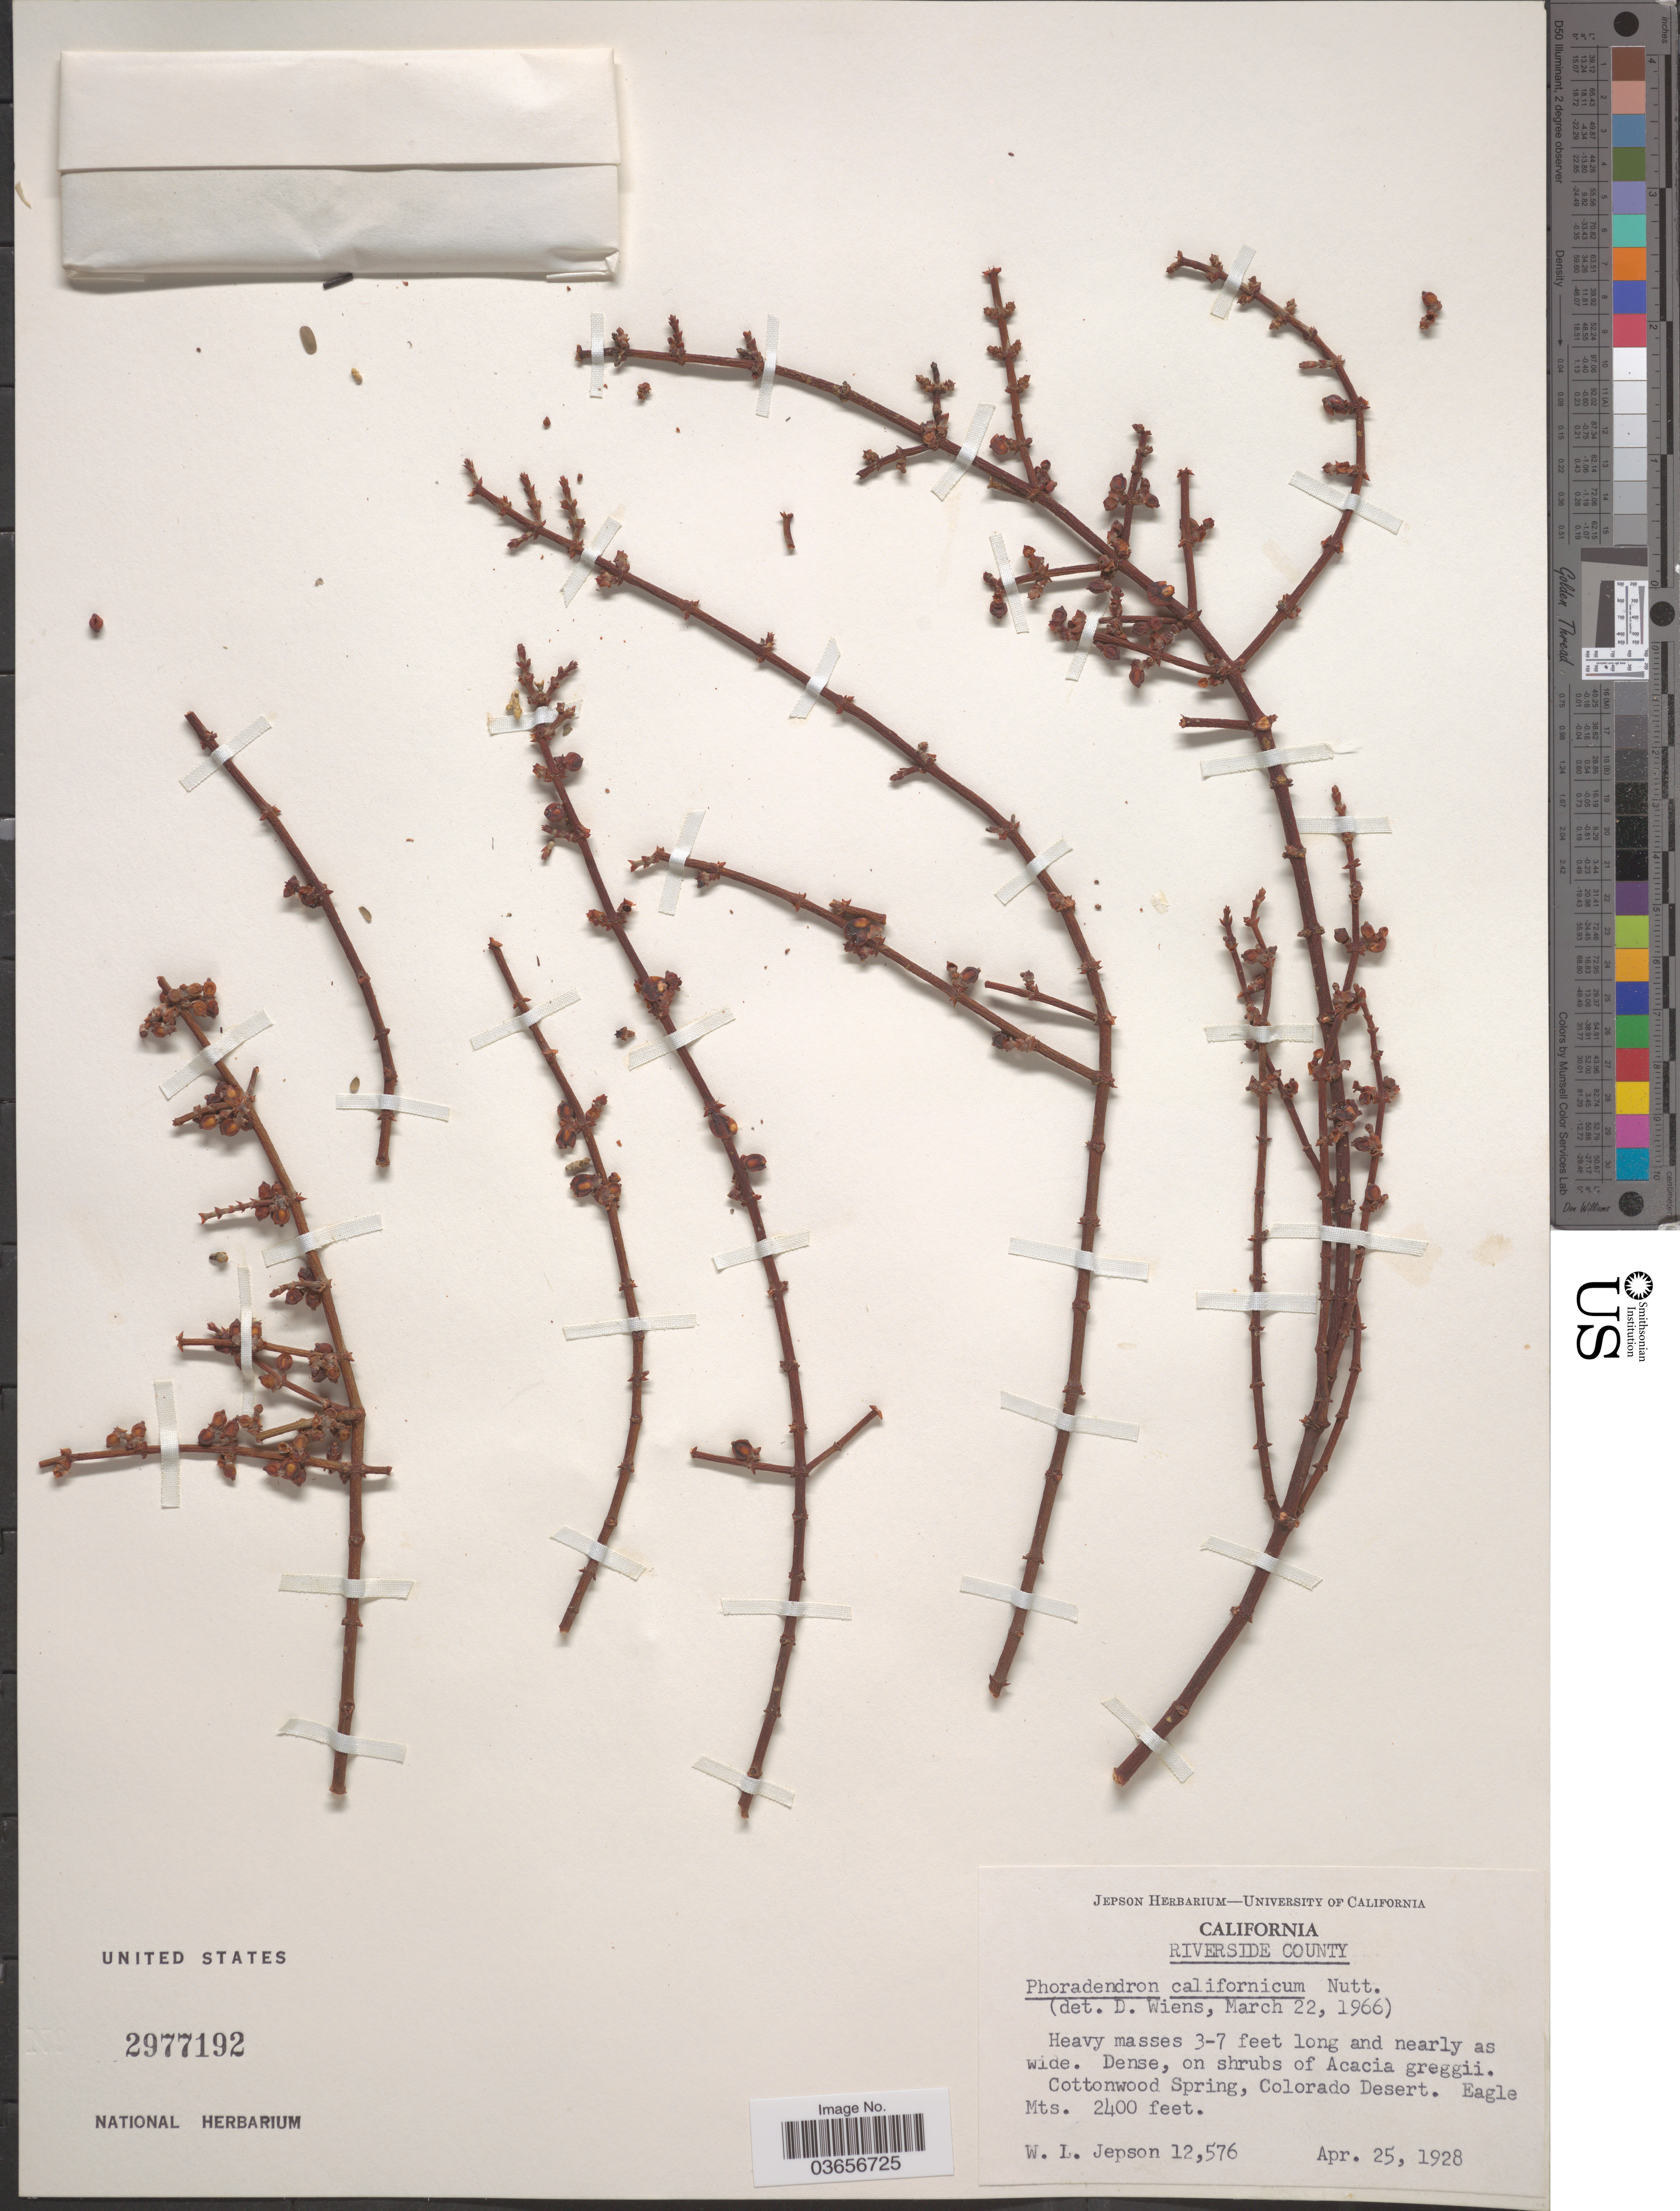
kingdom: Plantae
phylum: Tracheophyta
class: Magnoliopsida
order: Santalales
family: Viscaceae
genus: Phoradendron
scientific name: Phoradendron californicum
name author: Nutt.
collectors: W. L. Jepson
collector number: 12576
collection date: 1928-04-25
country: United States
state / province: California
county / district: Riverside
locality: Riverside County. Cottonwood Spring, Colorado Desert. Eagle Mts.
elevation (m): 732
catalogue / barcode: US 2977192